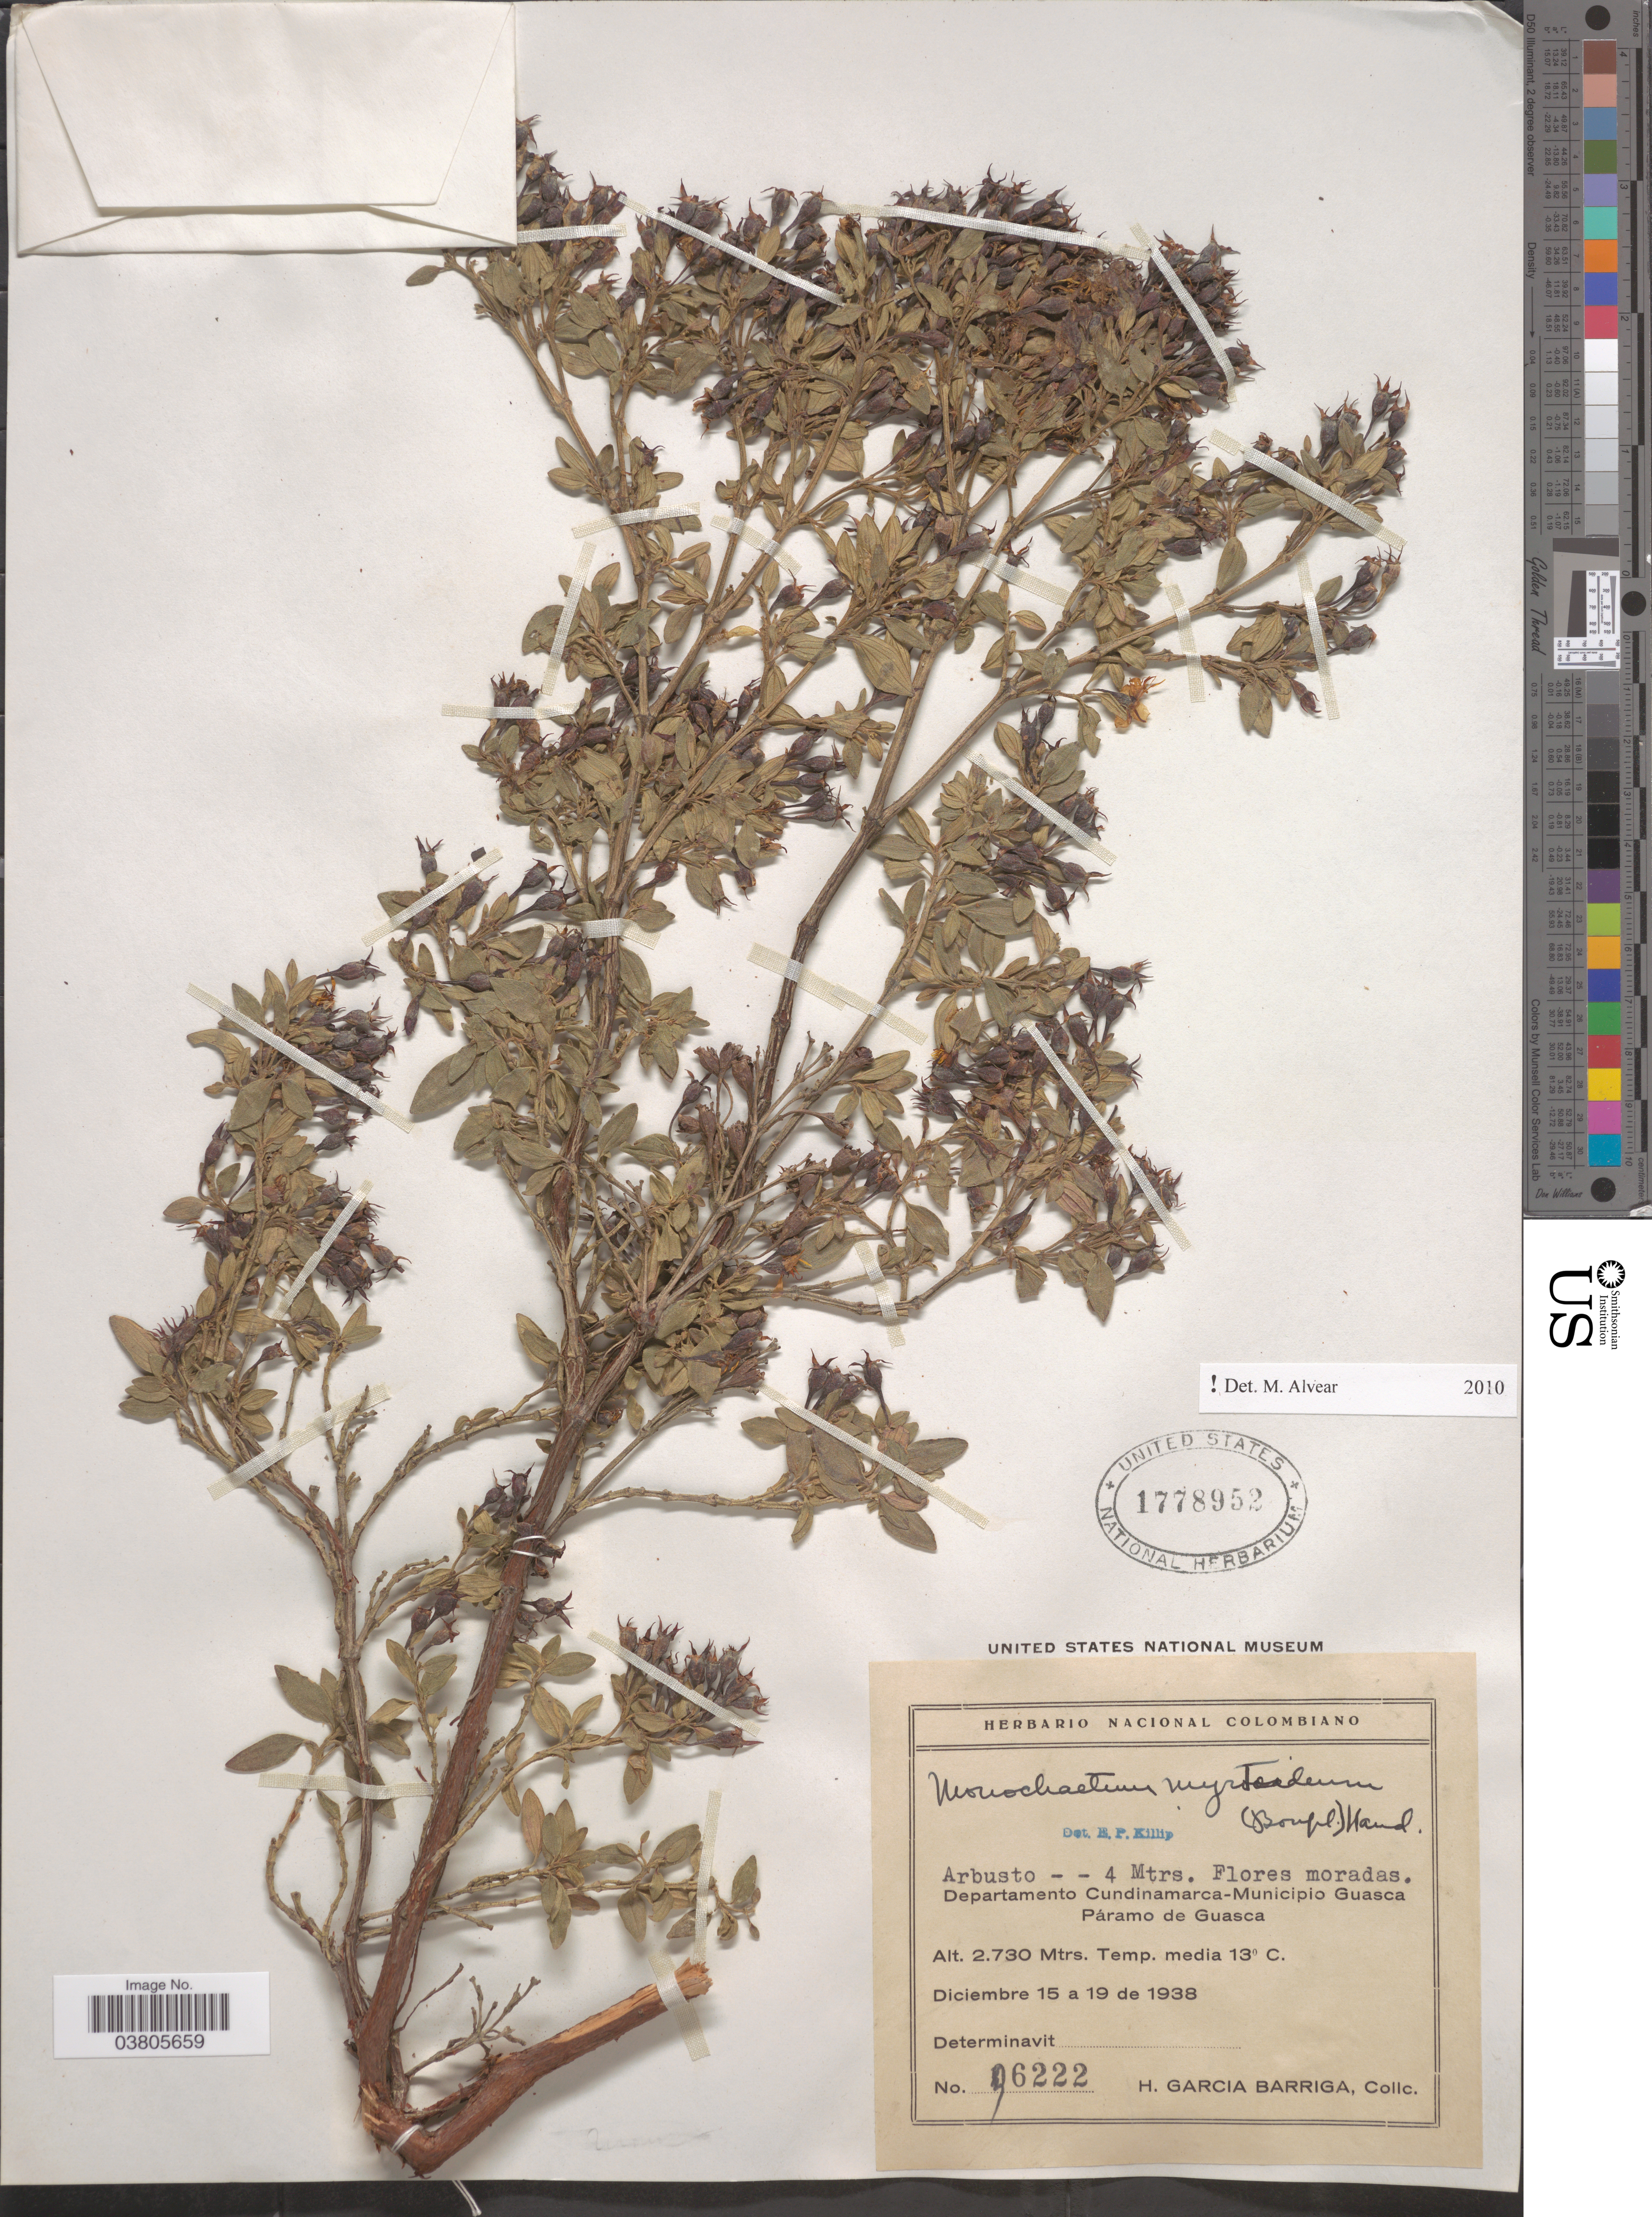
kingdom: Plantae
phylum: Tracheophyta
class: Magnoliopsida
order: Myrtales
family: Melastomataceae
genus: Monochaetum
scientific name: Monochaetum myrtoideum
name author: Naudin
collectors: H. García Barriga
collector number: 96222*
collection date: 1938-12-15/1938-12-19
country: Colombia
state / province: Cundinamarca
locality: Departamento Cundinamarca-Municipio Guasca. Páramo de Guasca.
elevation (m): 2730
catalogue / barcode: US 1778952